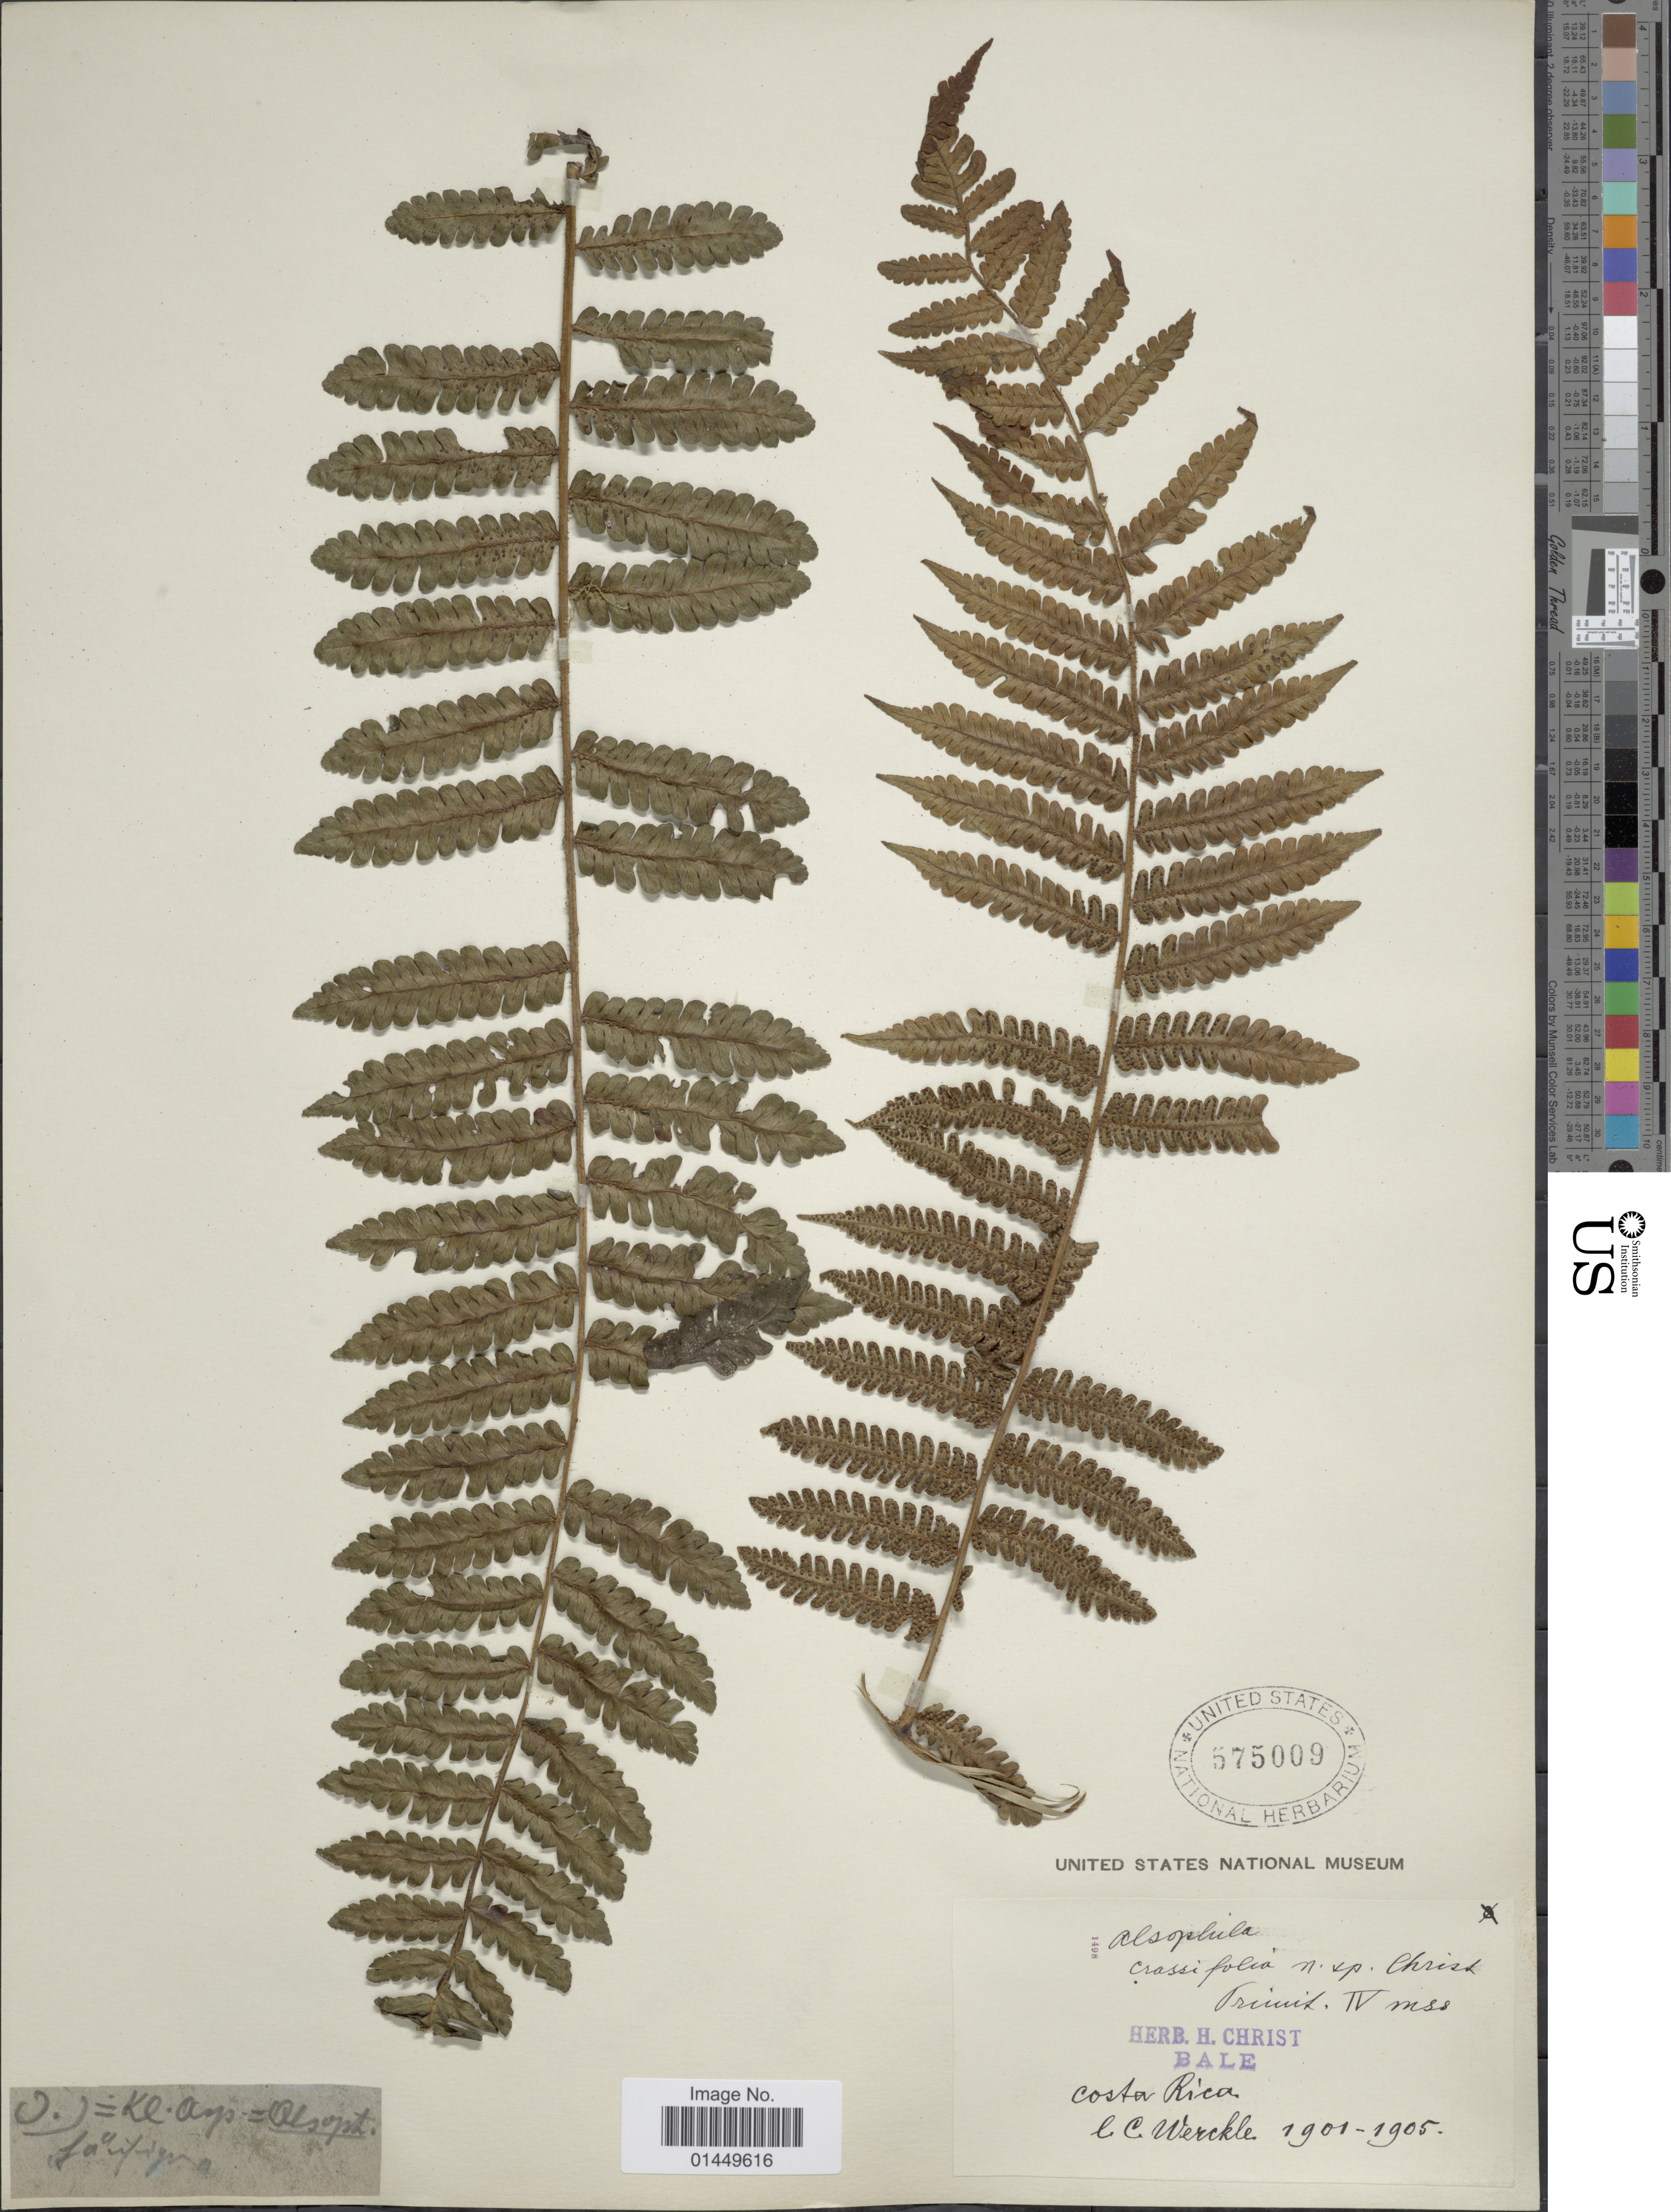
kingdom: Plantae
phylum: Tracheophyta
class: Polypodiopsida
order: Cyatheales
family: Cyatheaceae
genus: Cyathea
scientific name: Cyathea schiedeana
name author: (C. Presl) Domin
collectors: C. C Wercklé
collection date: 1901/1905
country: Costa Rica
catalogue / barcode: US 575009